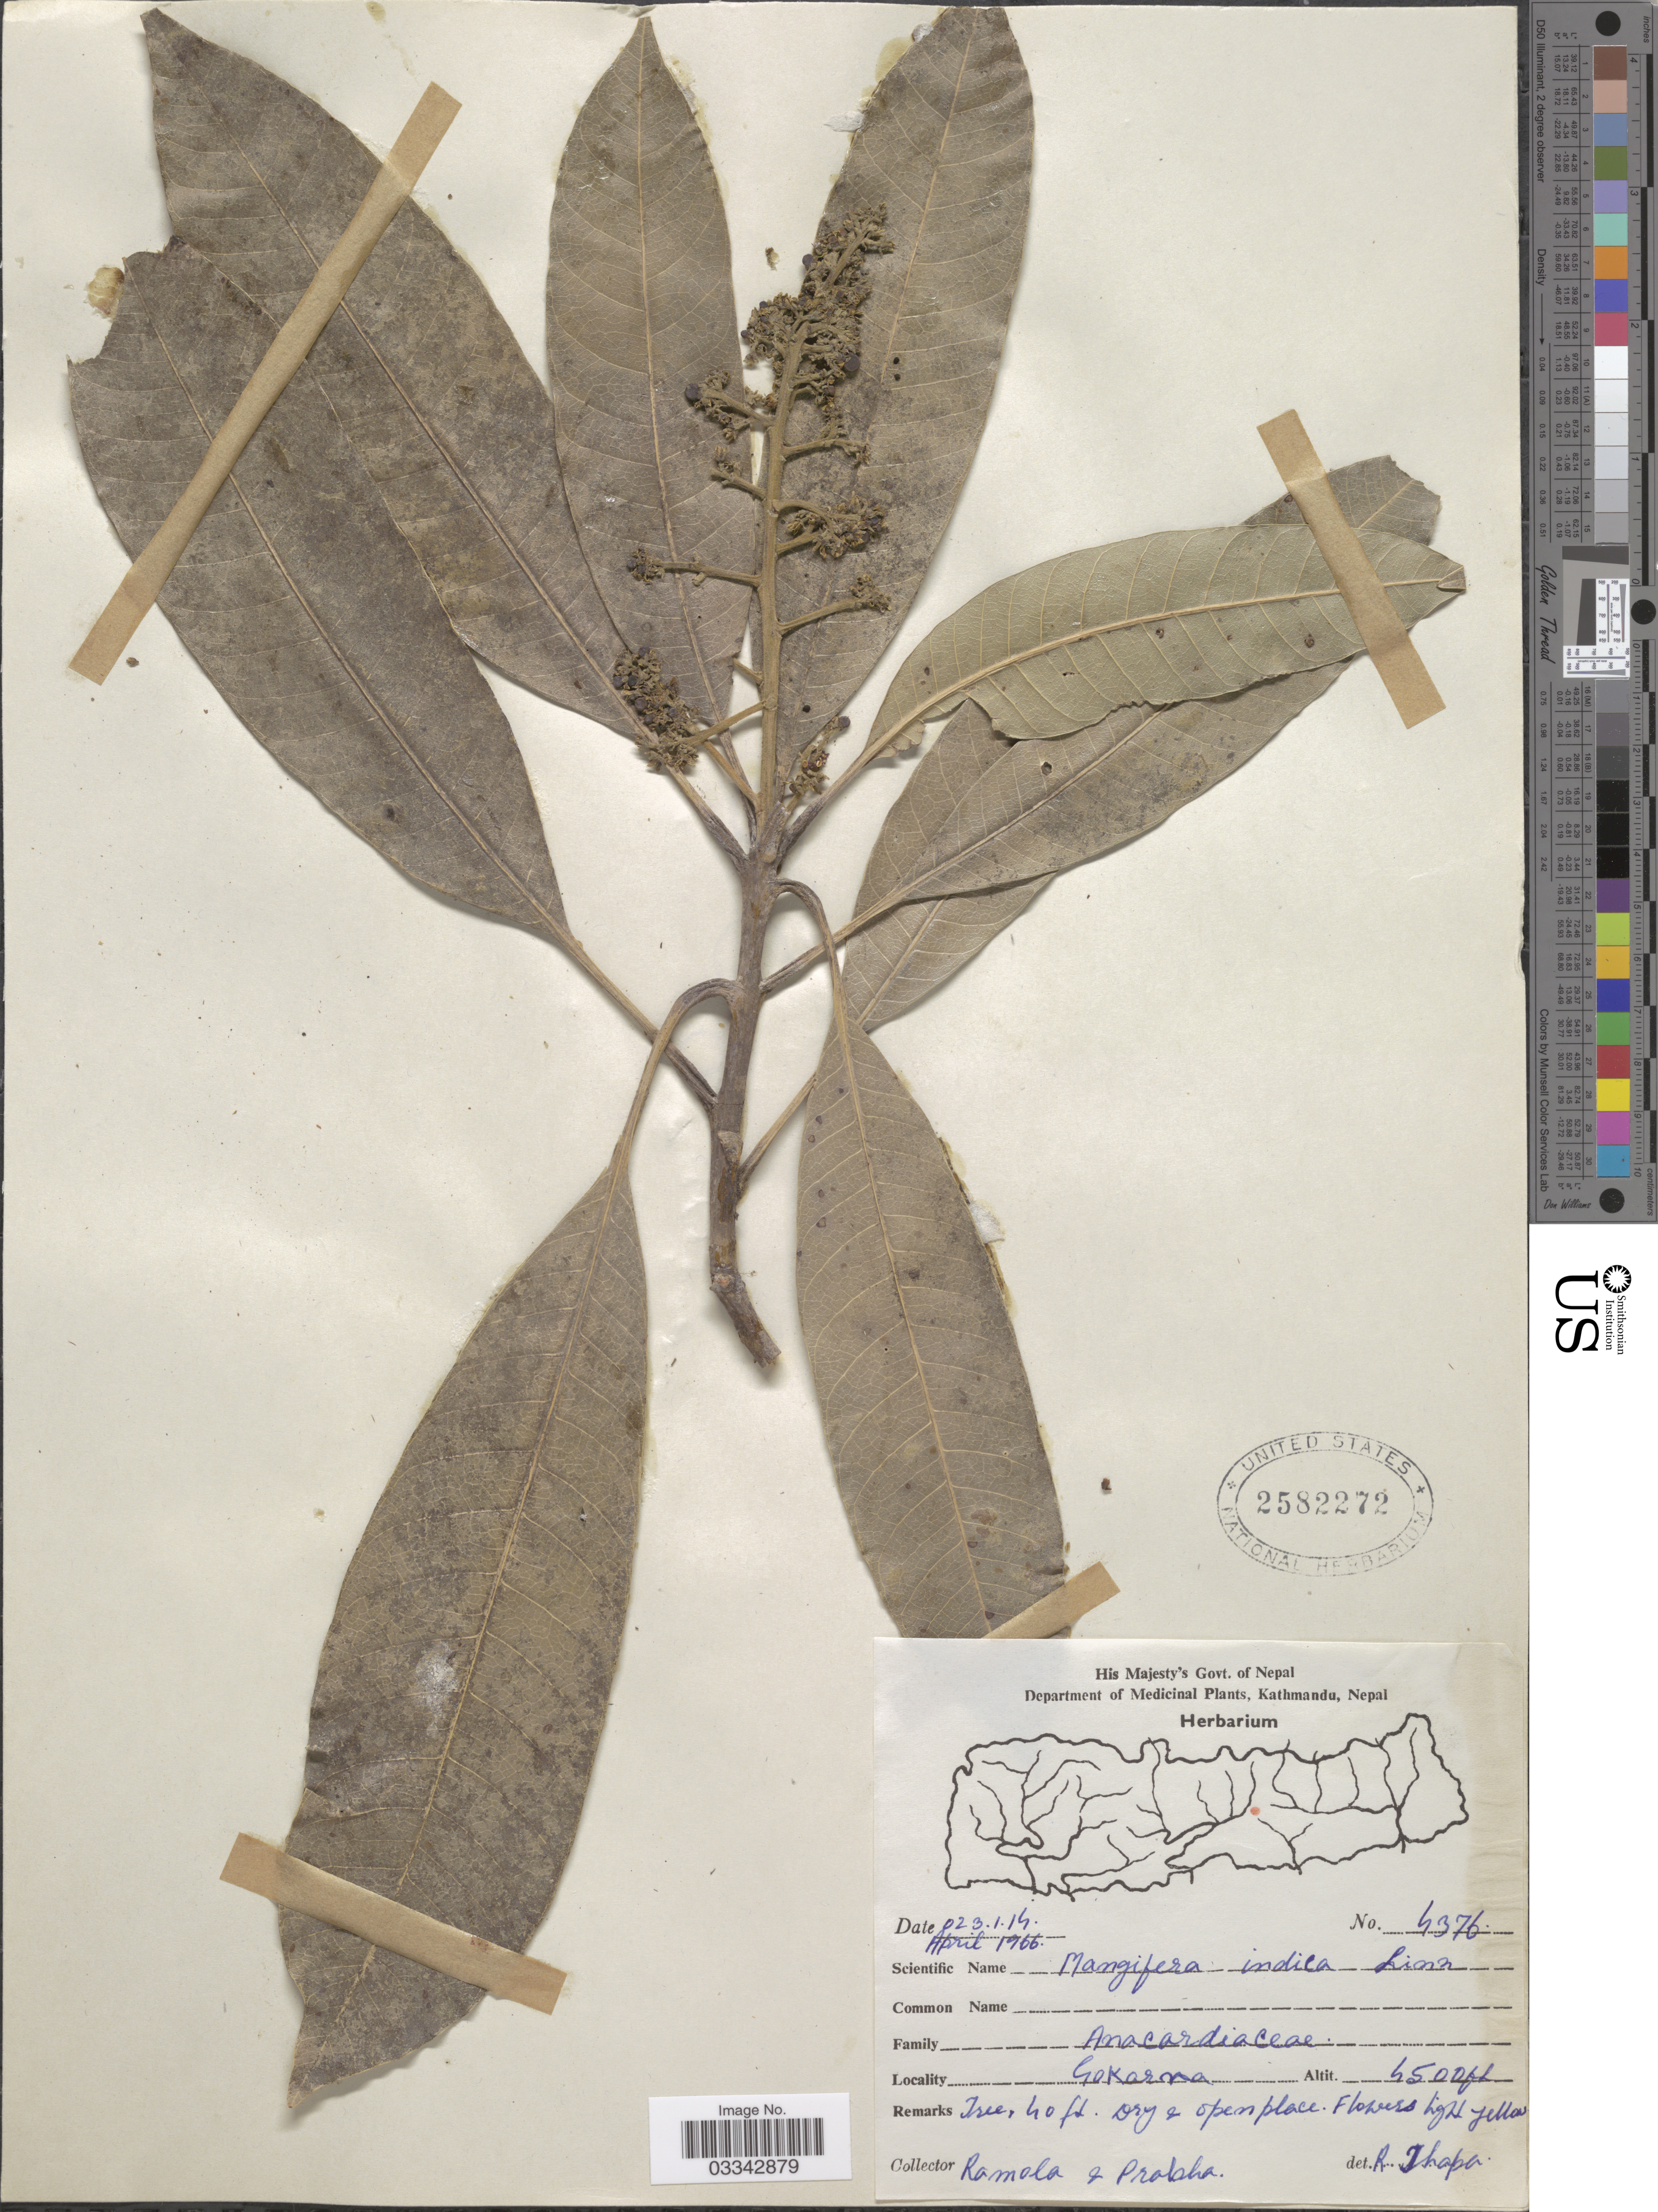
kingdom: Plantae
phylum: Tracheophyta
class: Magnoliopsida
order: Sapindales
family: Anacardiaceae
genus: Mangifera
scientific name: Mangifera indica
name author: L.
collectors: R. Thapa & P. Pradhan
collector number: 4376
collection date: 1966-04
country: Nepal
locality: Gokarna.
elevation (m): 1372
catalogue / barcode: US 2582272